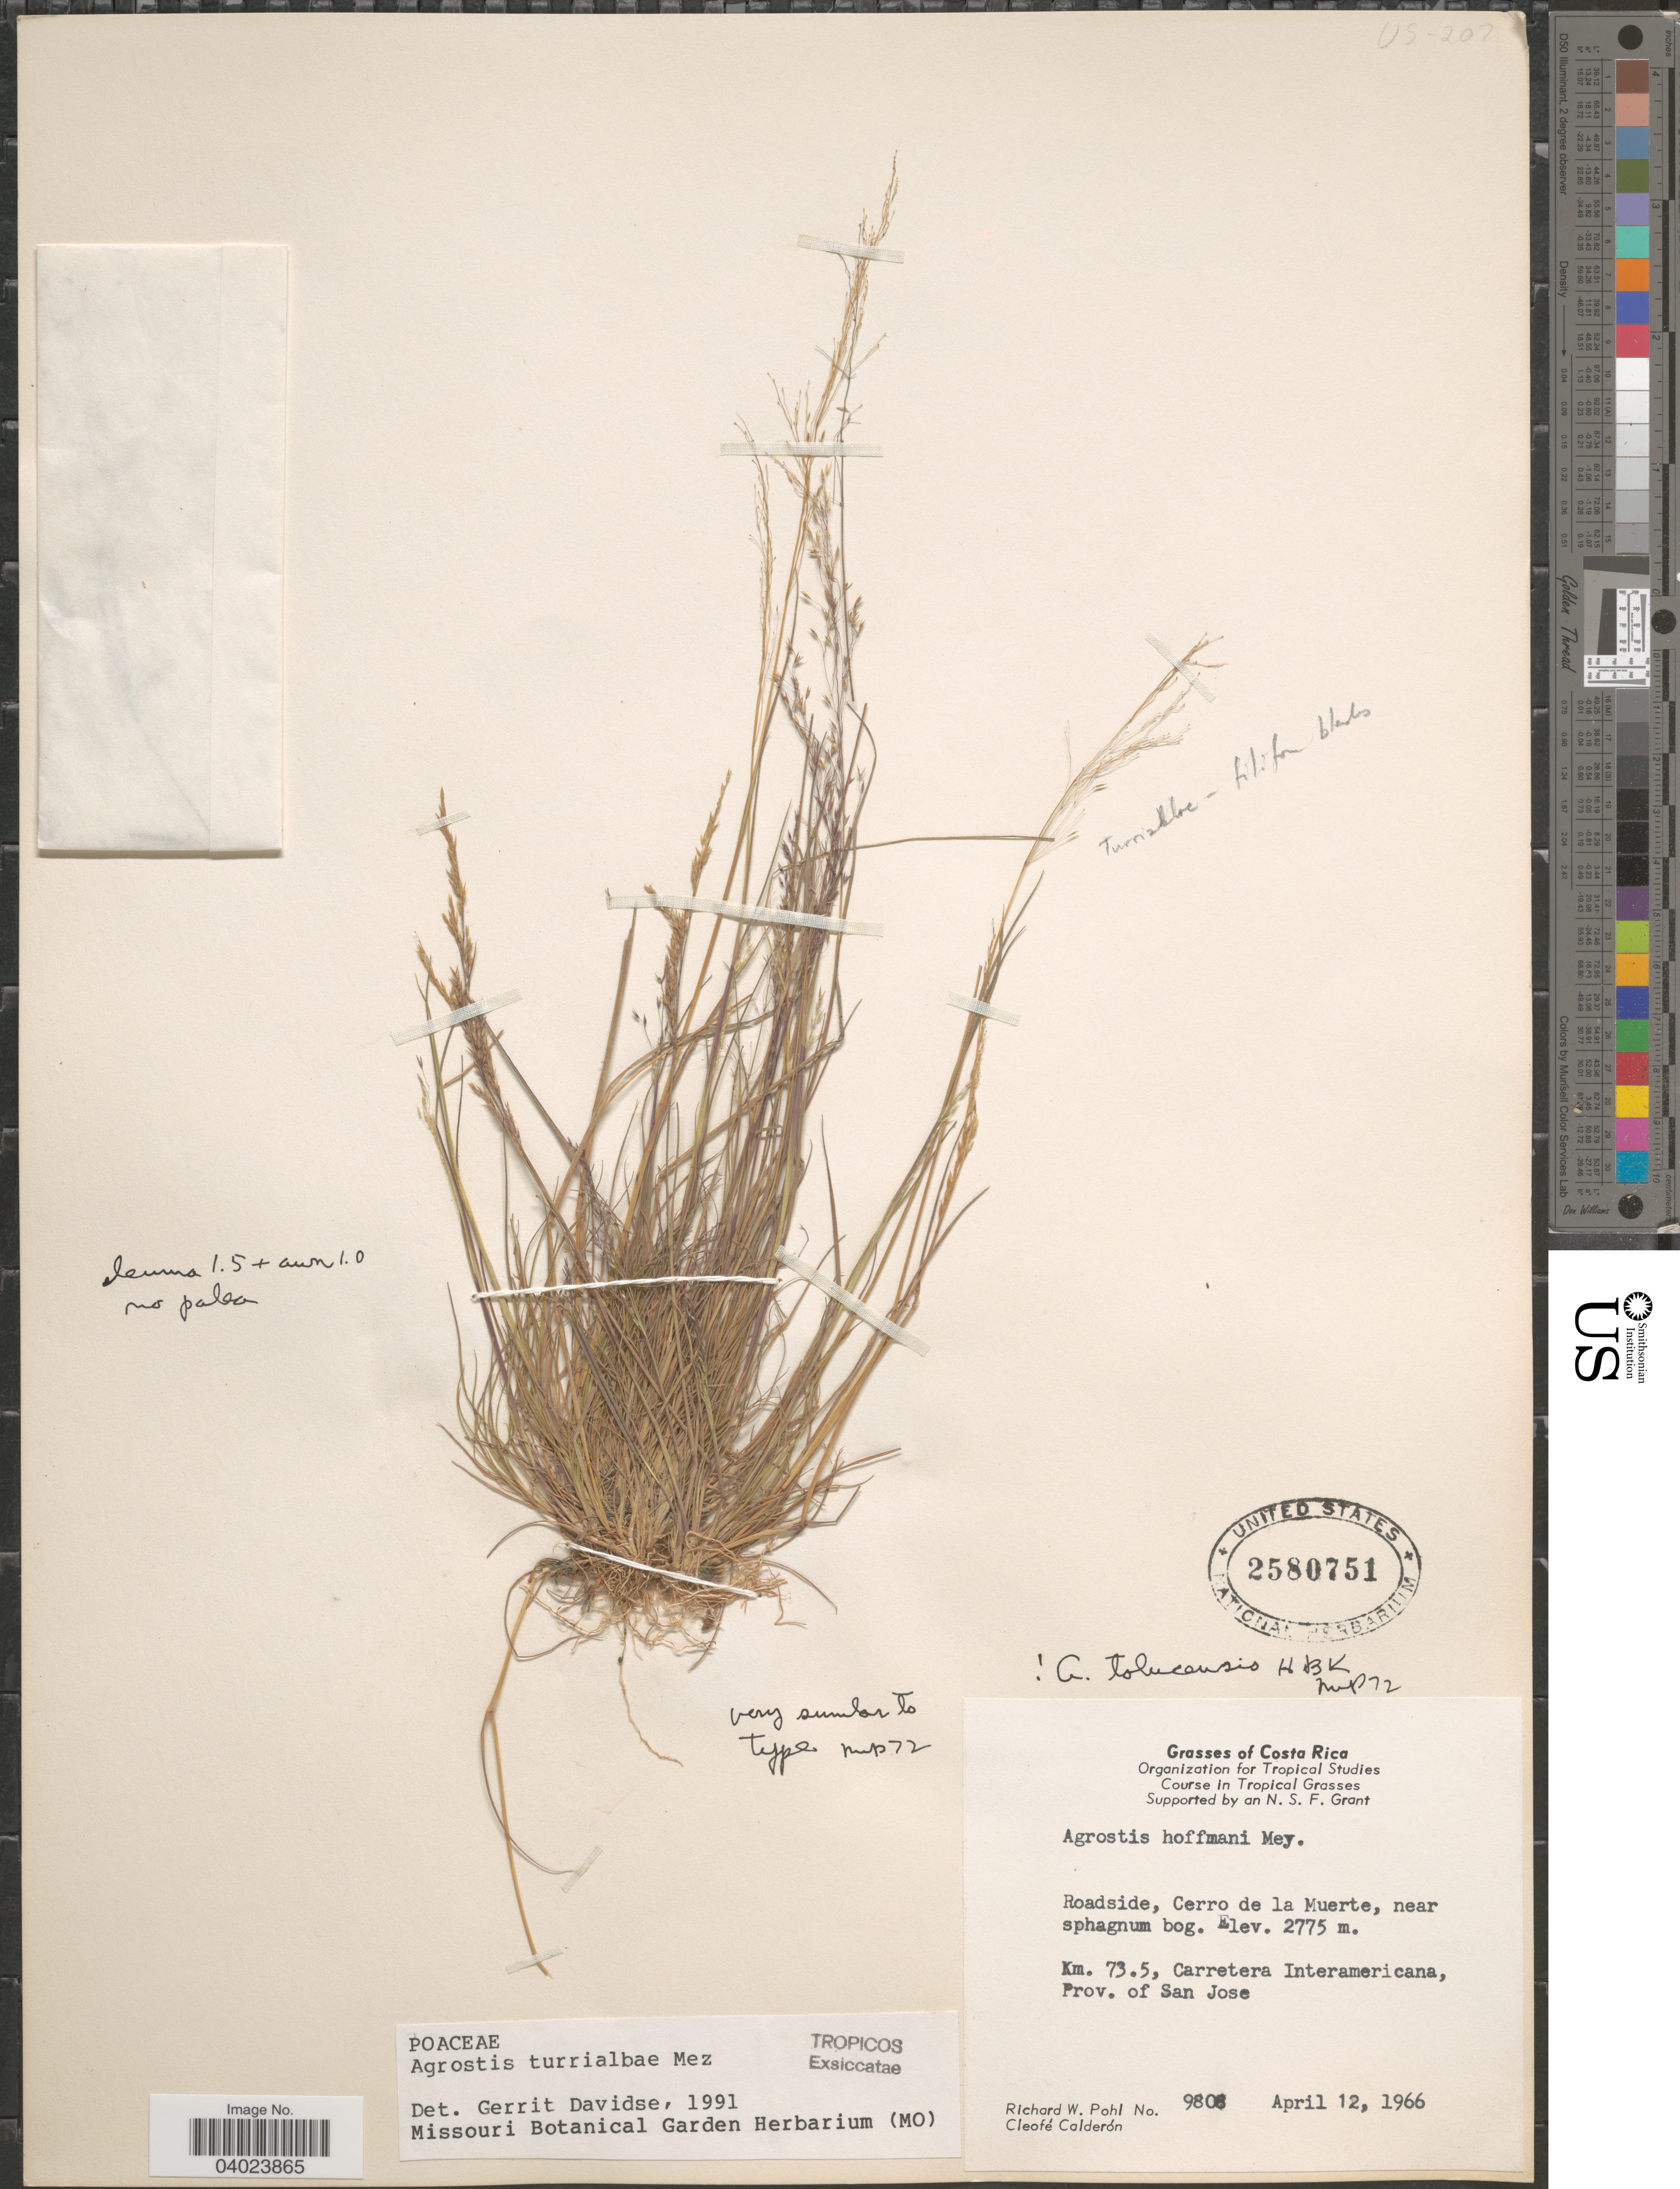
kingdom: Plantae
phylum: Tracheophyta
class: Liliopsida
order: Poales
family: Poaceae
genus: Agrostis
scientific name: Agrostis turrialbae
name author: Mez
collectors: R. W. Pohl & C. E. Calderón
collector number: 9806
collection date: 1966-04-12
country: Costa Rica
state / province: San José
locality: Roadside, Cerro de la Muerte, near sphagnum bog. Km. 73.5, Carretera Interamericana.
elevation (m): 2775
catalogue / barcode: US 2580751